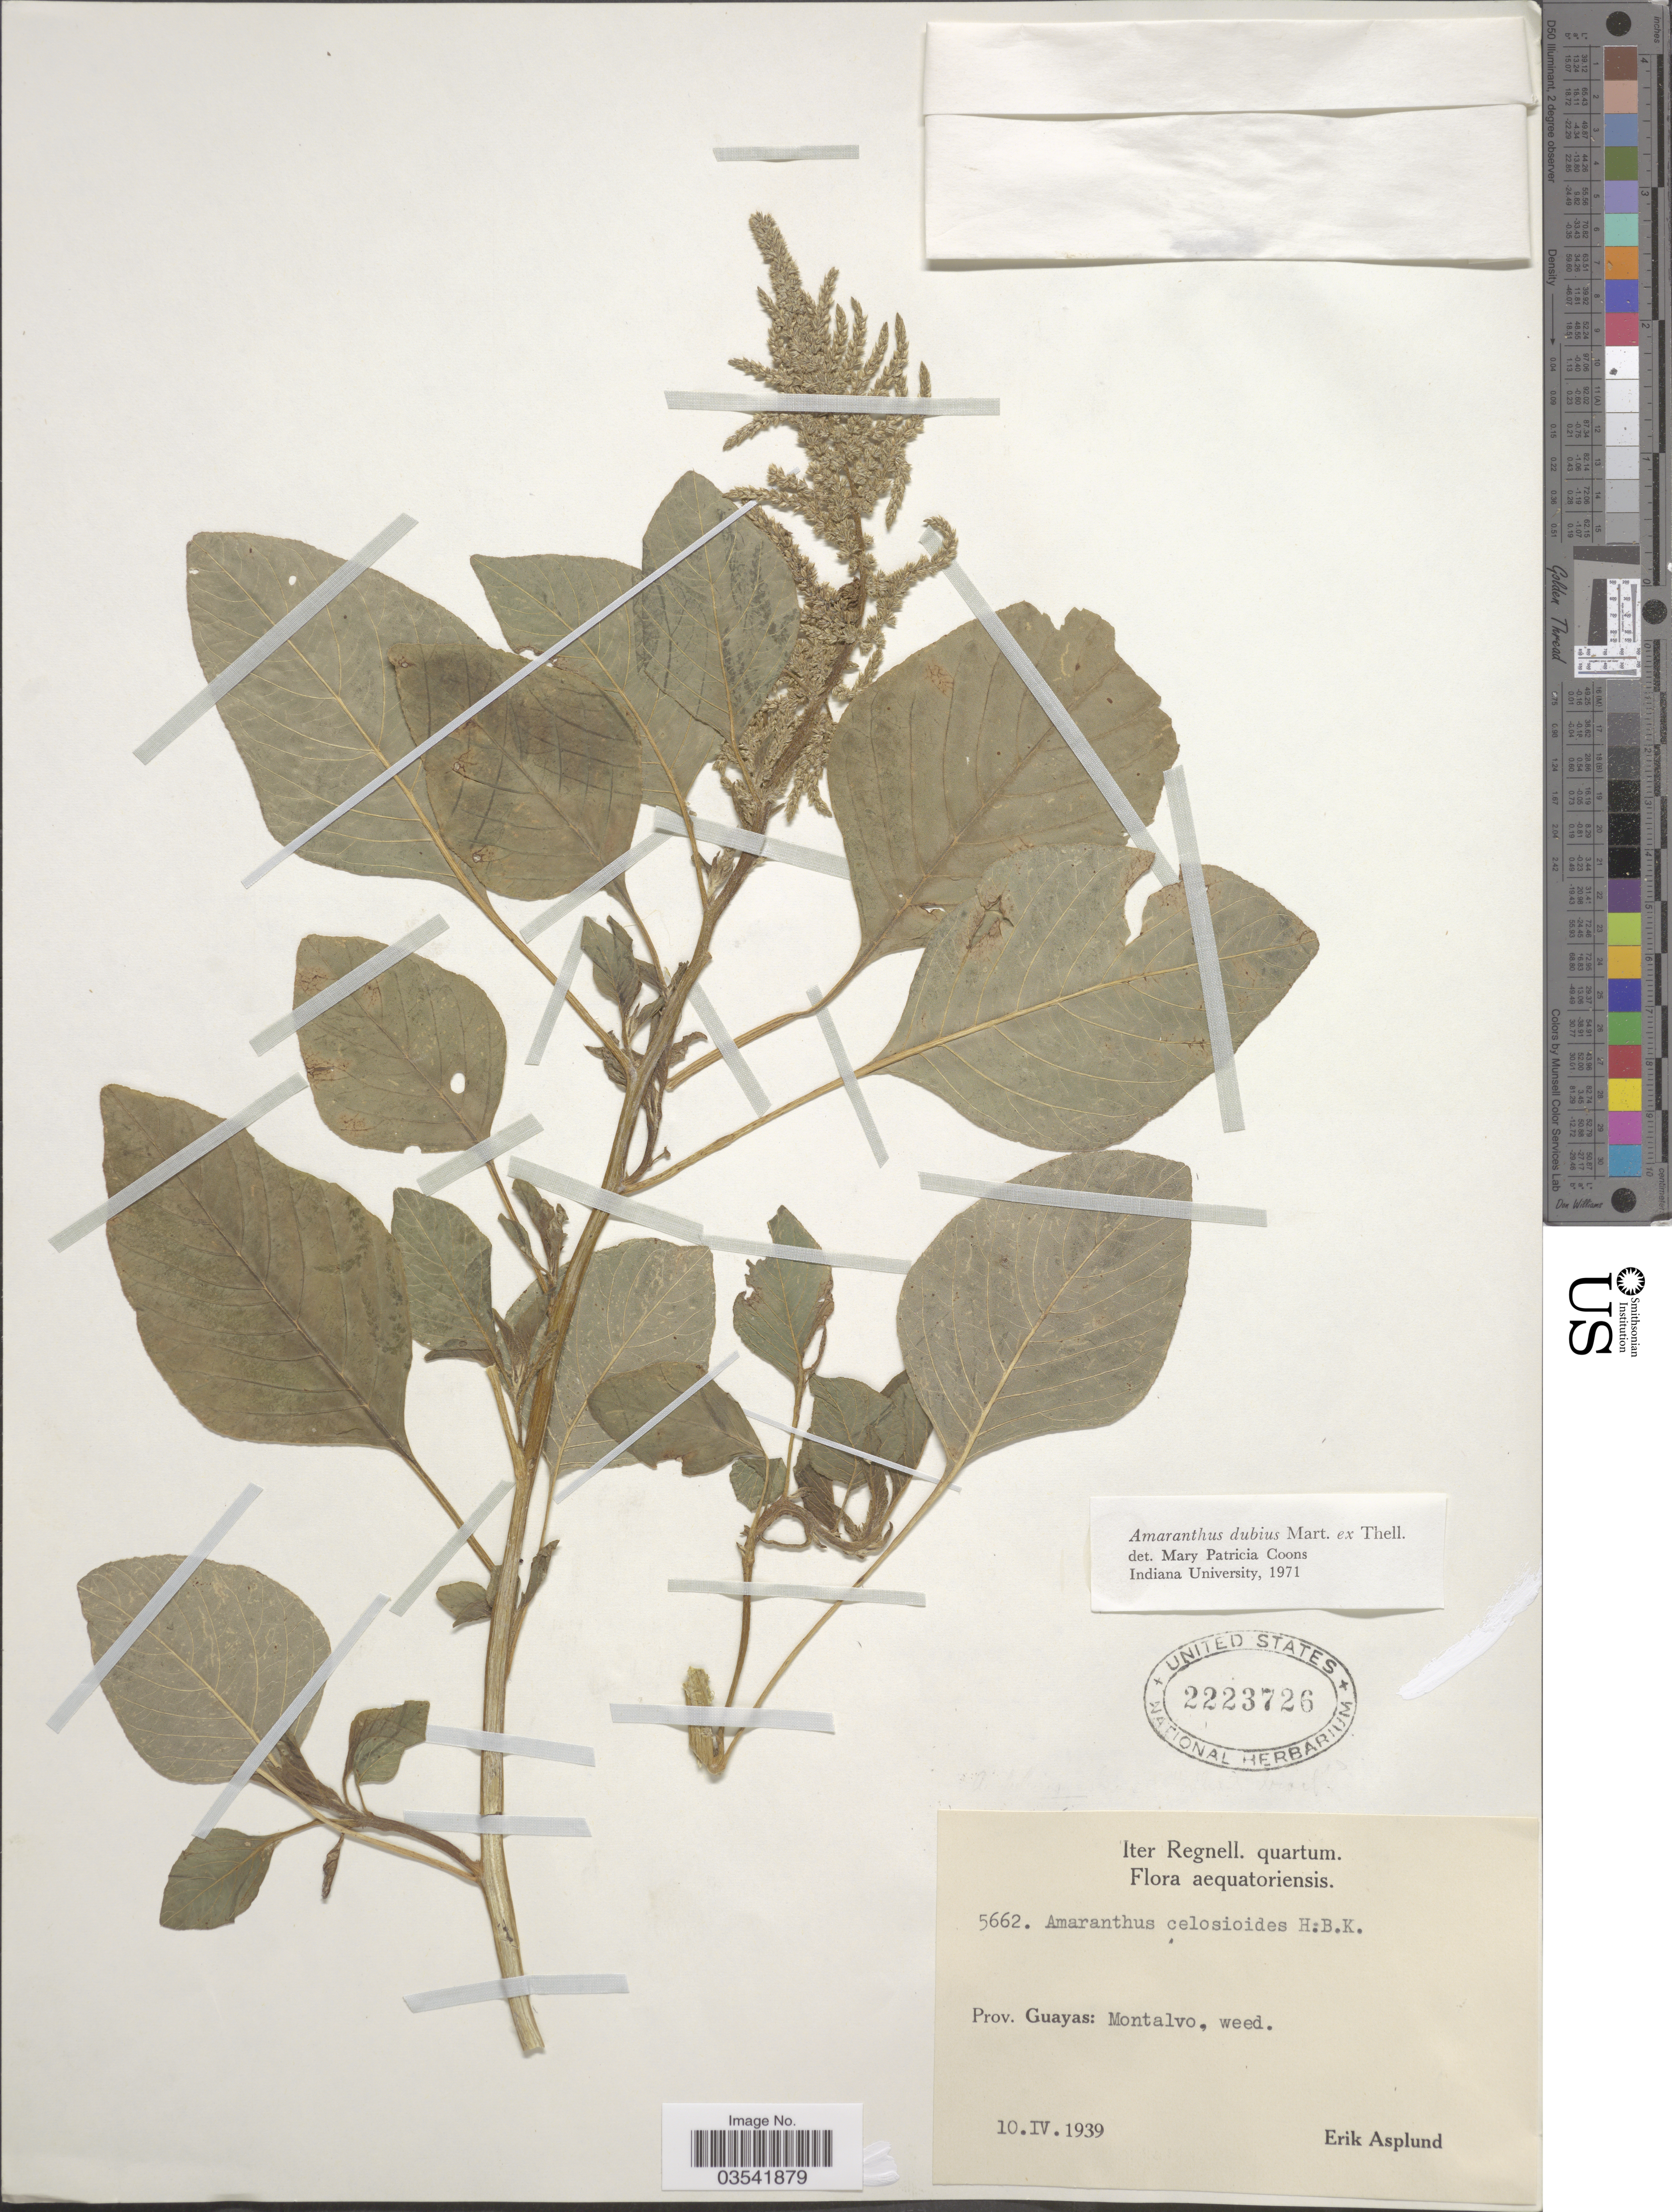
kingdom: Plantae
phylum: Tracheophyta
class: Magnoliopsida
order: Caryophyllales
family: Amaranthaceae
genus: Amaranthus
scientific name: Amaranthus dubius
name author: Mart. ex Thell.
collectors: E. Asplund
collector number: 5662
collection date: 1939-04-10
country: Ecuador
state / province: Guayas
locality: Montalvo.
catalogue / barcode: US 2223726